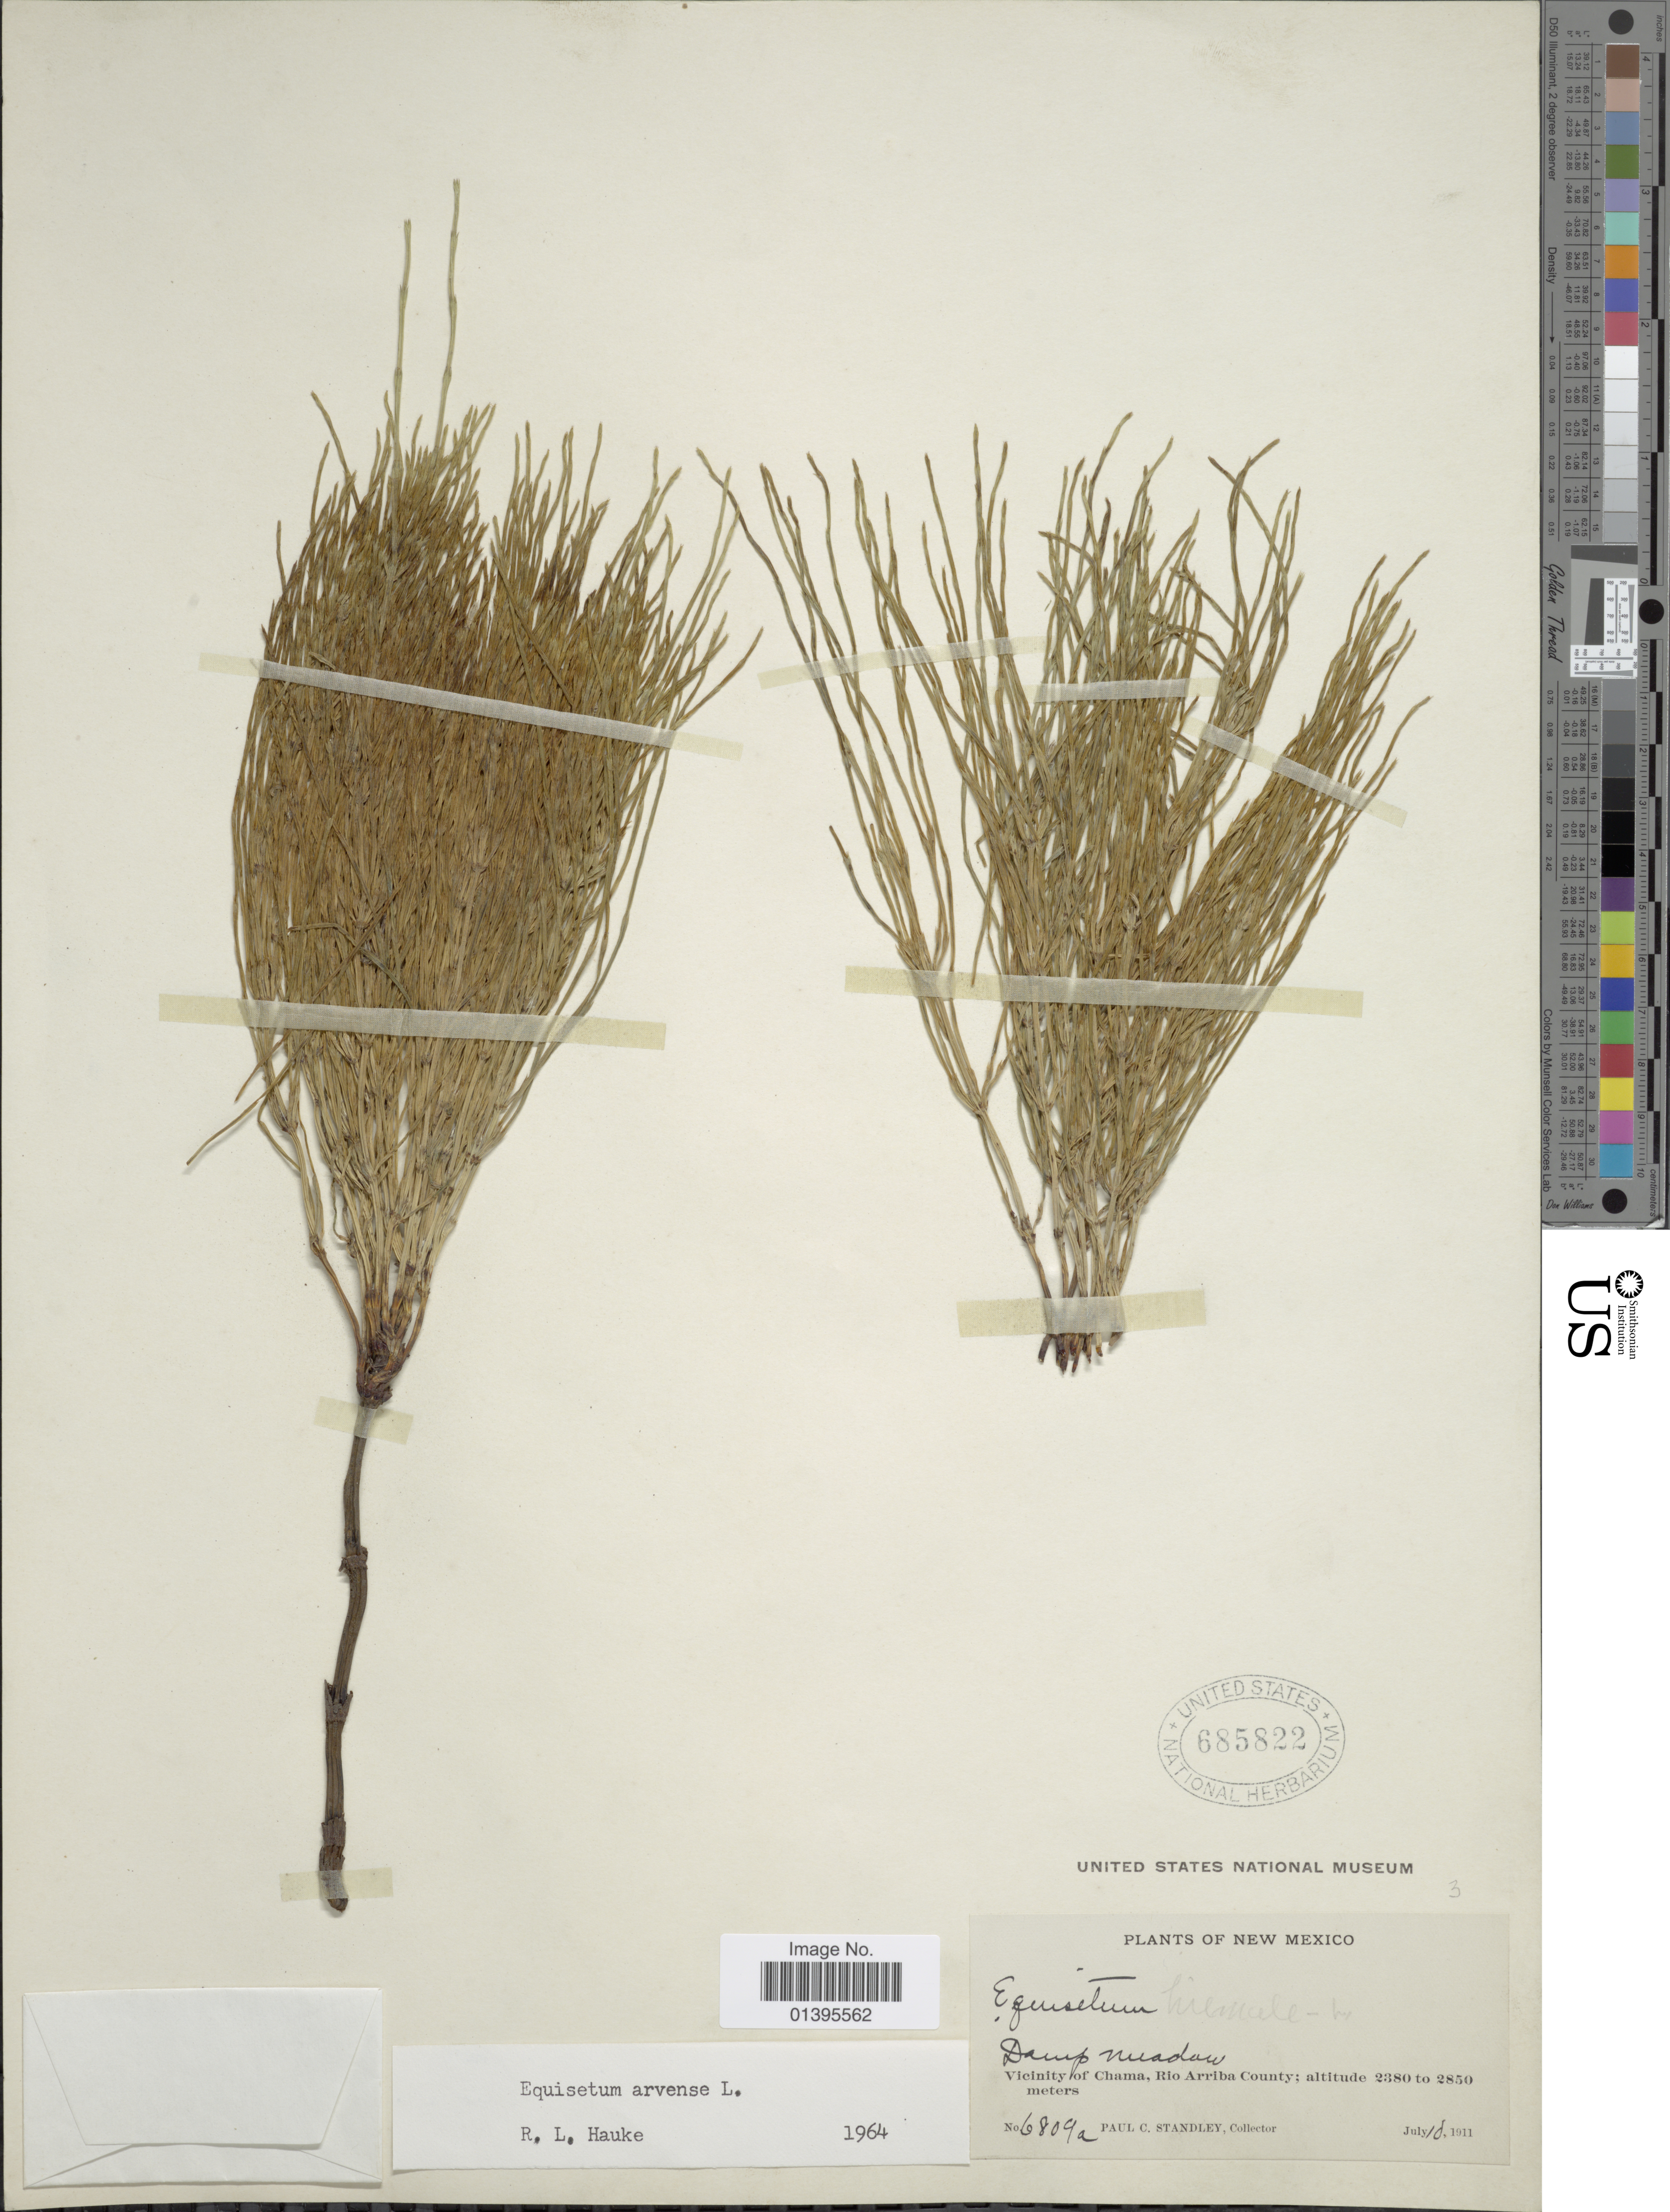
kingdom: Plantae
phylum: Tracheophyta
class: Polypodiopsida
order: Equisetales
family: Equisetaceae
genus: Equisetum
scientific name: Equisetum arvense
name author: L.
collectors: P. C. Standley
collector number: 6809a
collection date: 1911-07-18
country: United States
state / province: New Mexico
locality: Vicinity of Chama, Rio Arriba County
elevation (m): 2380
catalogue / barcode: US 685822